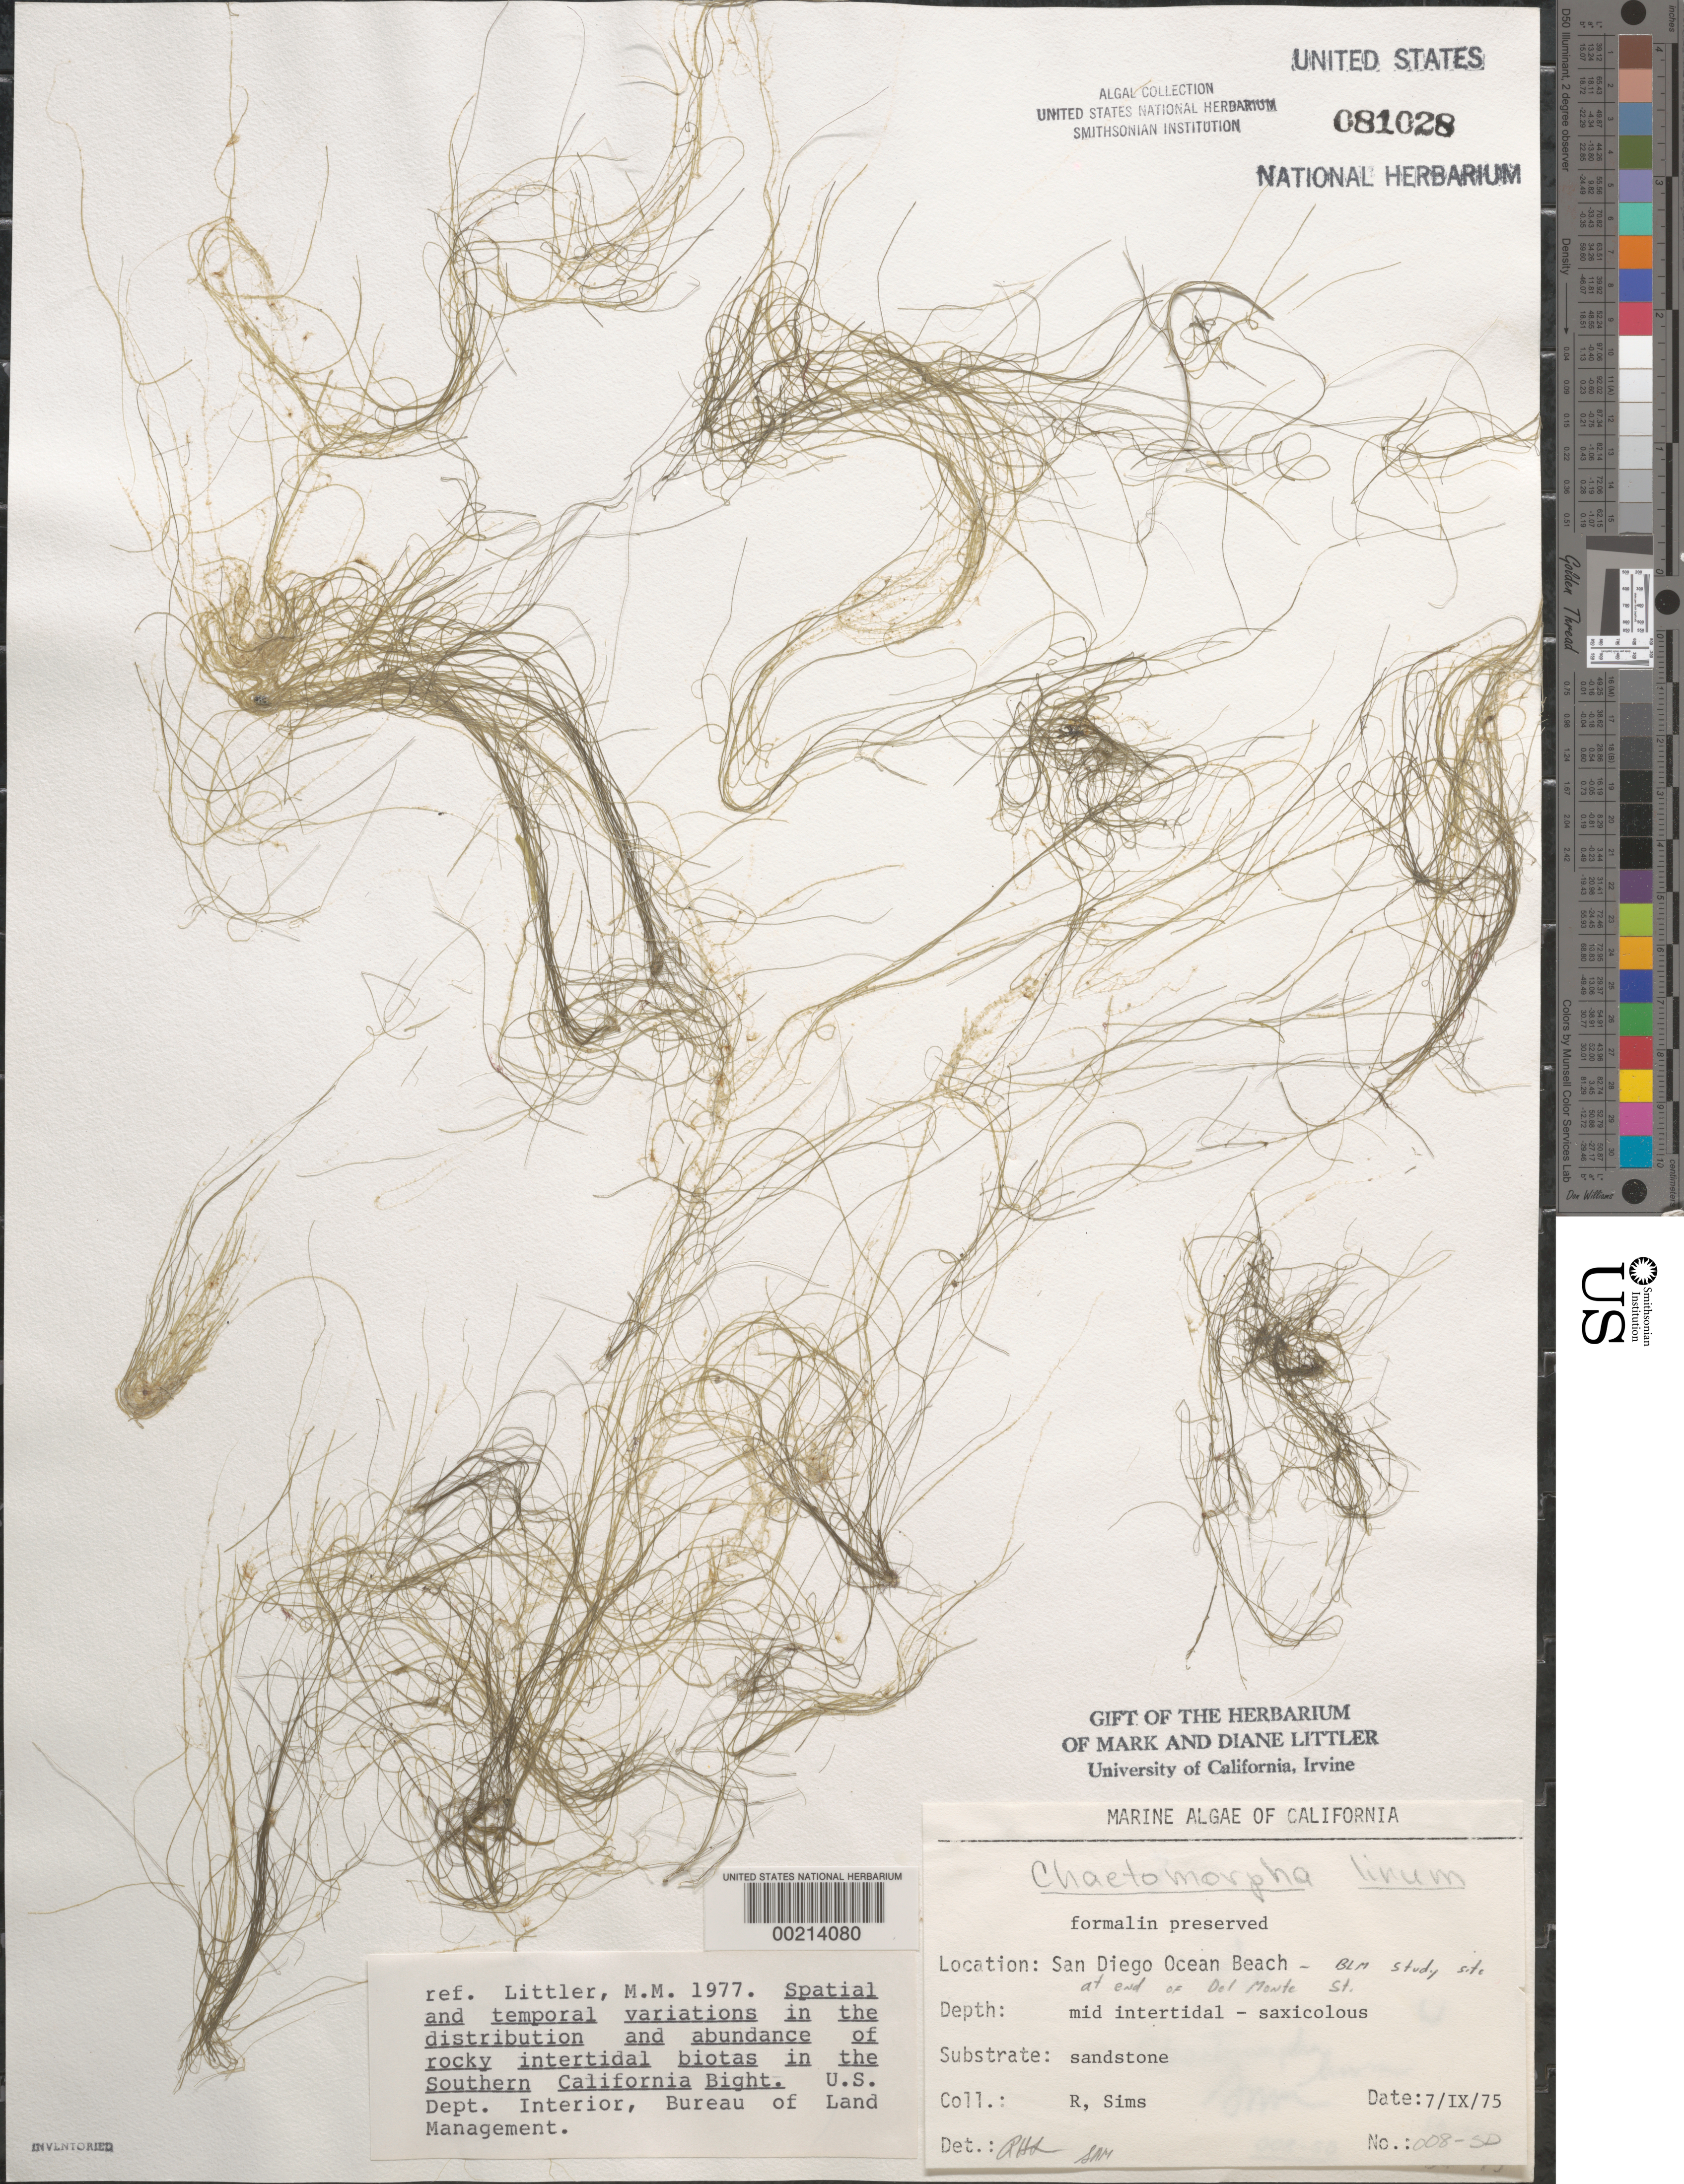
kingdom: Plantae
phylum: Chlorophyta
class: Ulvophyceae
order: Cladophorales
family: Cladophoraceae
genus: Chaetomorpha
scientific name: Chaetomorpha linum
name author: (O.F. Muell.) Kütz.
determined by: Sims, Robert H.; Murray, S. N.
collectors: R. H. Sims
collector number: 008-sd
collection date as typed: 07 Sep 1975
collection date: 1975-09-07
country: United States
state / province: California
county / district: San Diego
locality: End of Del Monte Street, Ocean Beach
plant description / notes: BLM-SOCALBIGHT Rocky Intertidal Survey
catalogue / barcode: US 81028